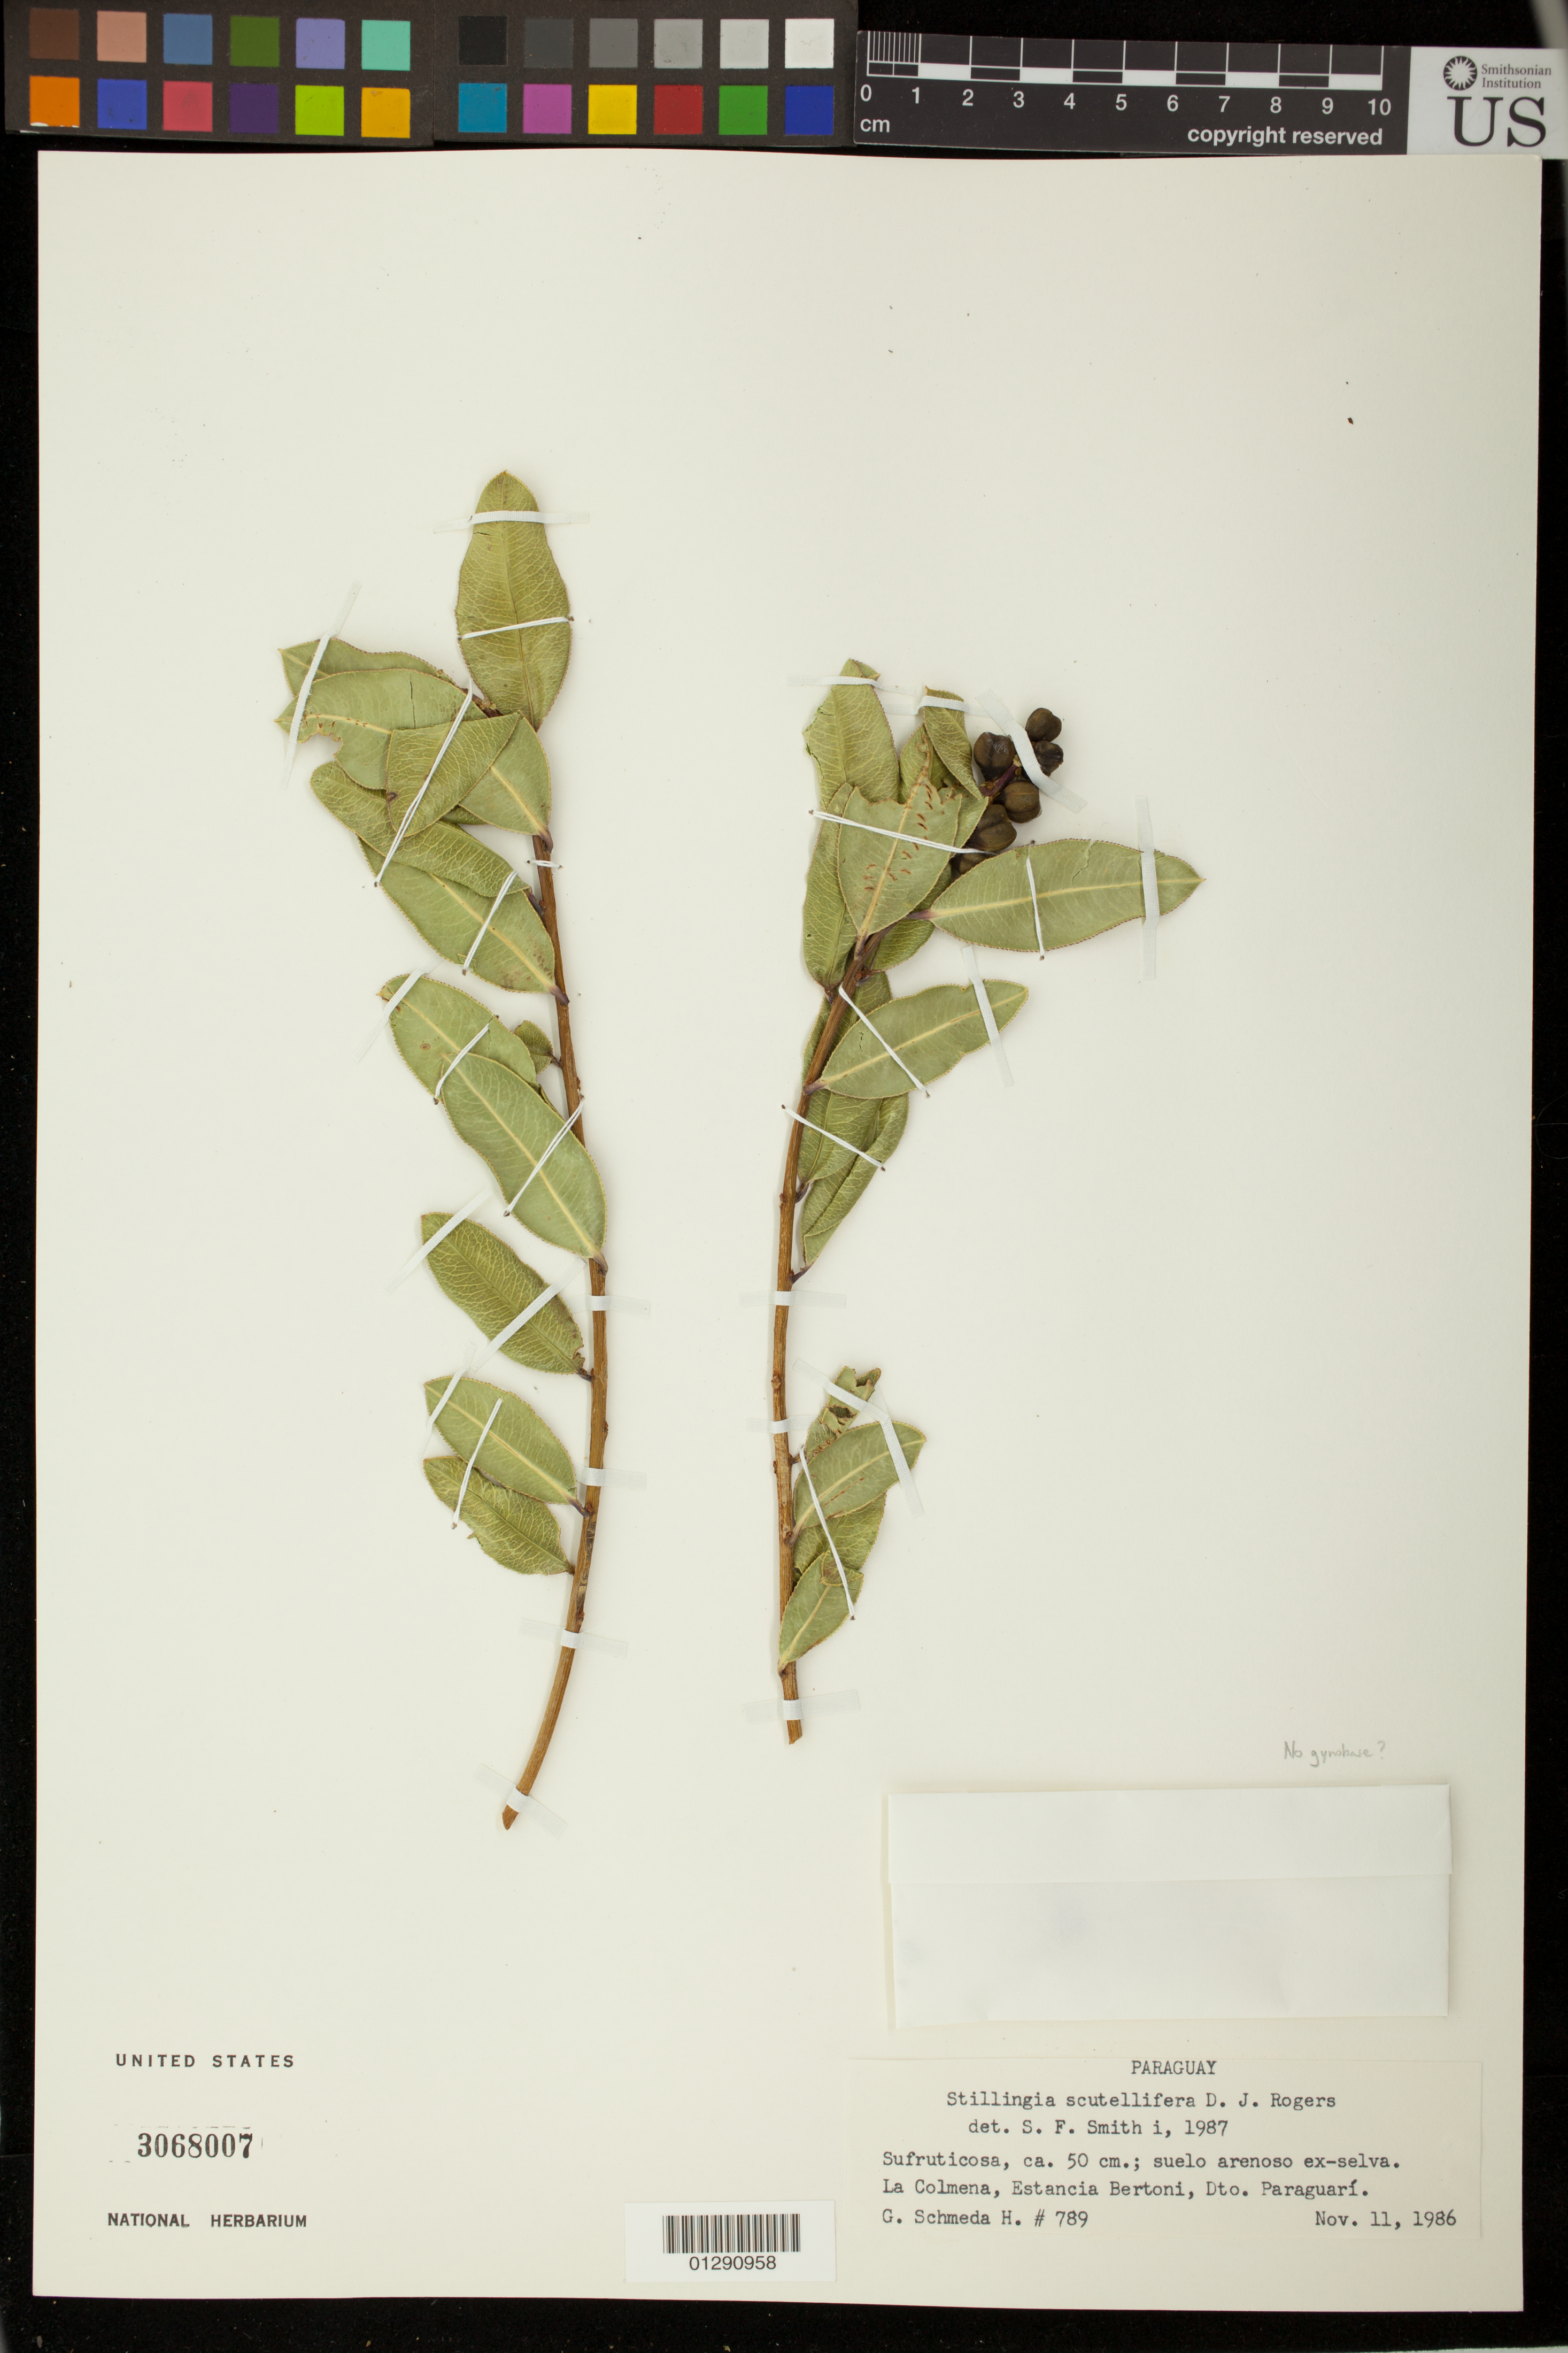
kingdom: Plantae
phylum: Tracheophyta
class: Magnoliopsida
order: Malpighiales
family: Euphorbiaceae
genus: Stillingia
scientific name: Stillingia scutellifera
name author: D.J. Rogers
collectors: G. Schmeda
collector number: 789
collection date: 1986-11-11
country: Paraguay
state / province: Paraguari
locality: La Colmena, Estancia Bertoni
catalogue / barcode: US 3068007